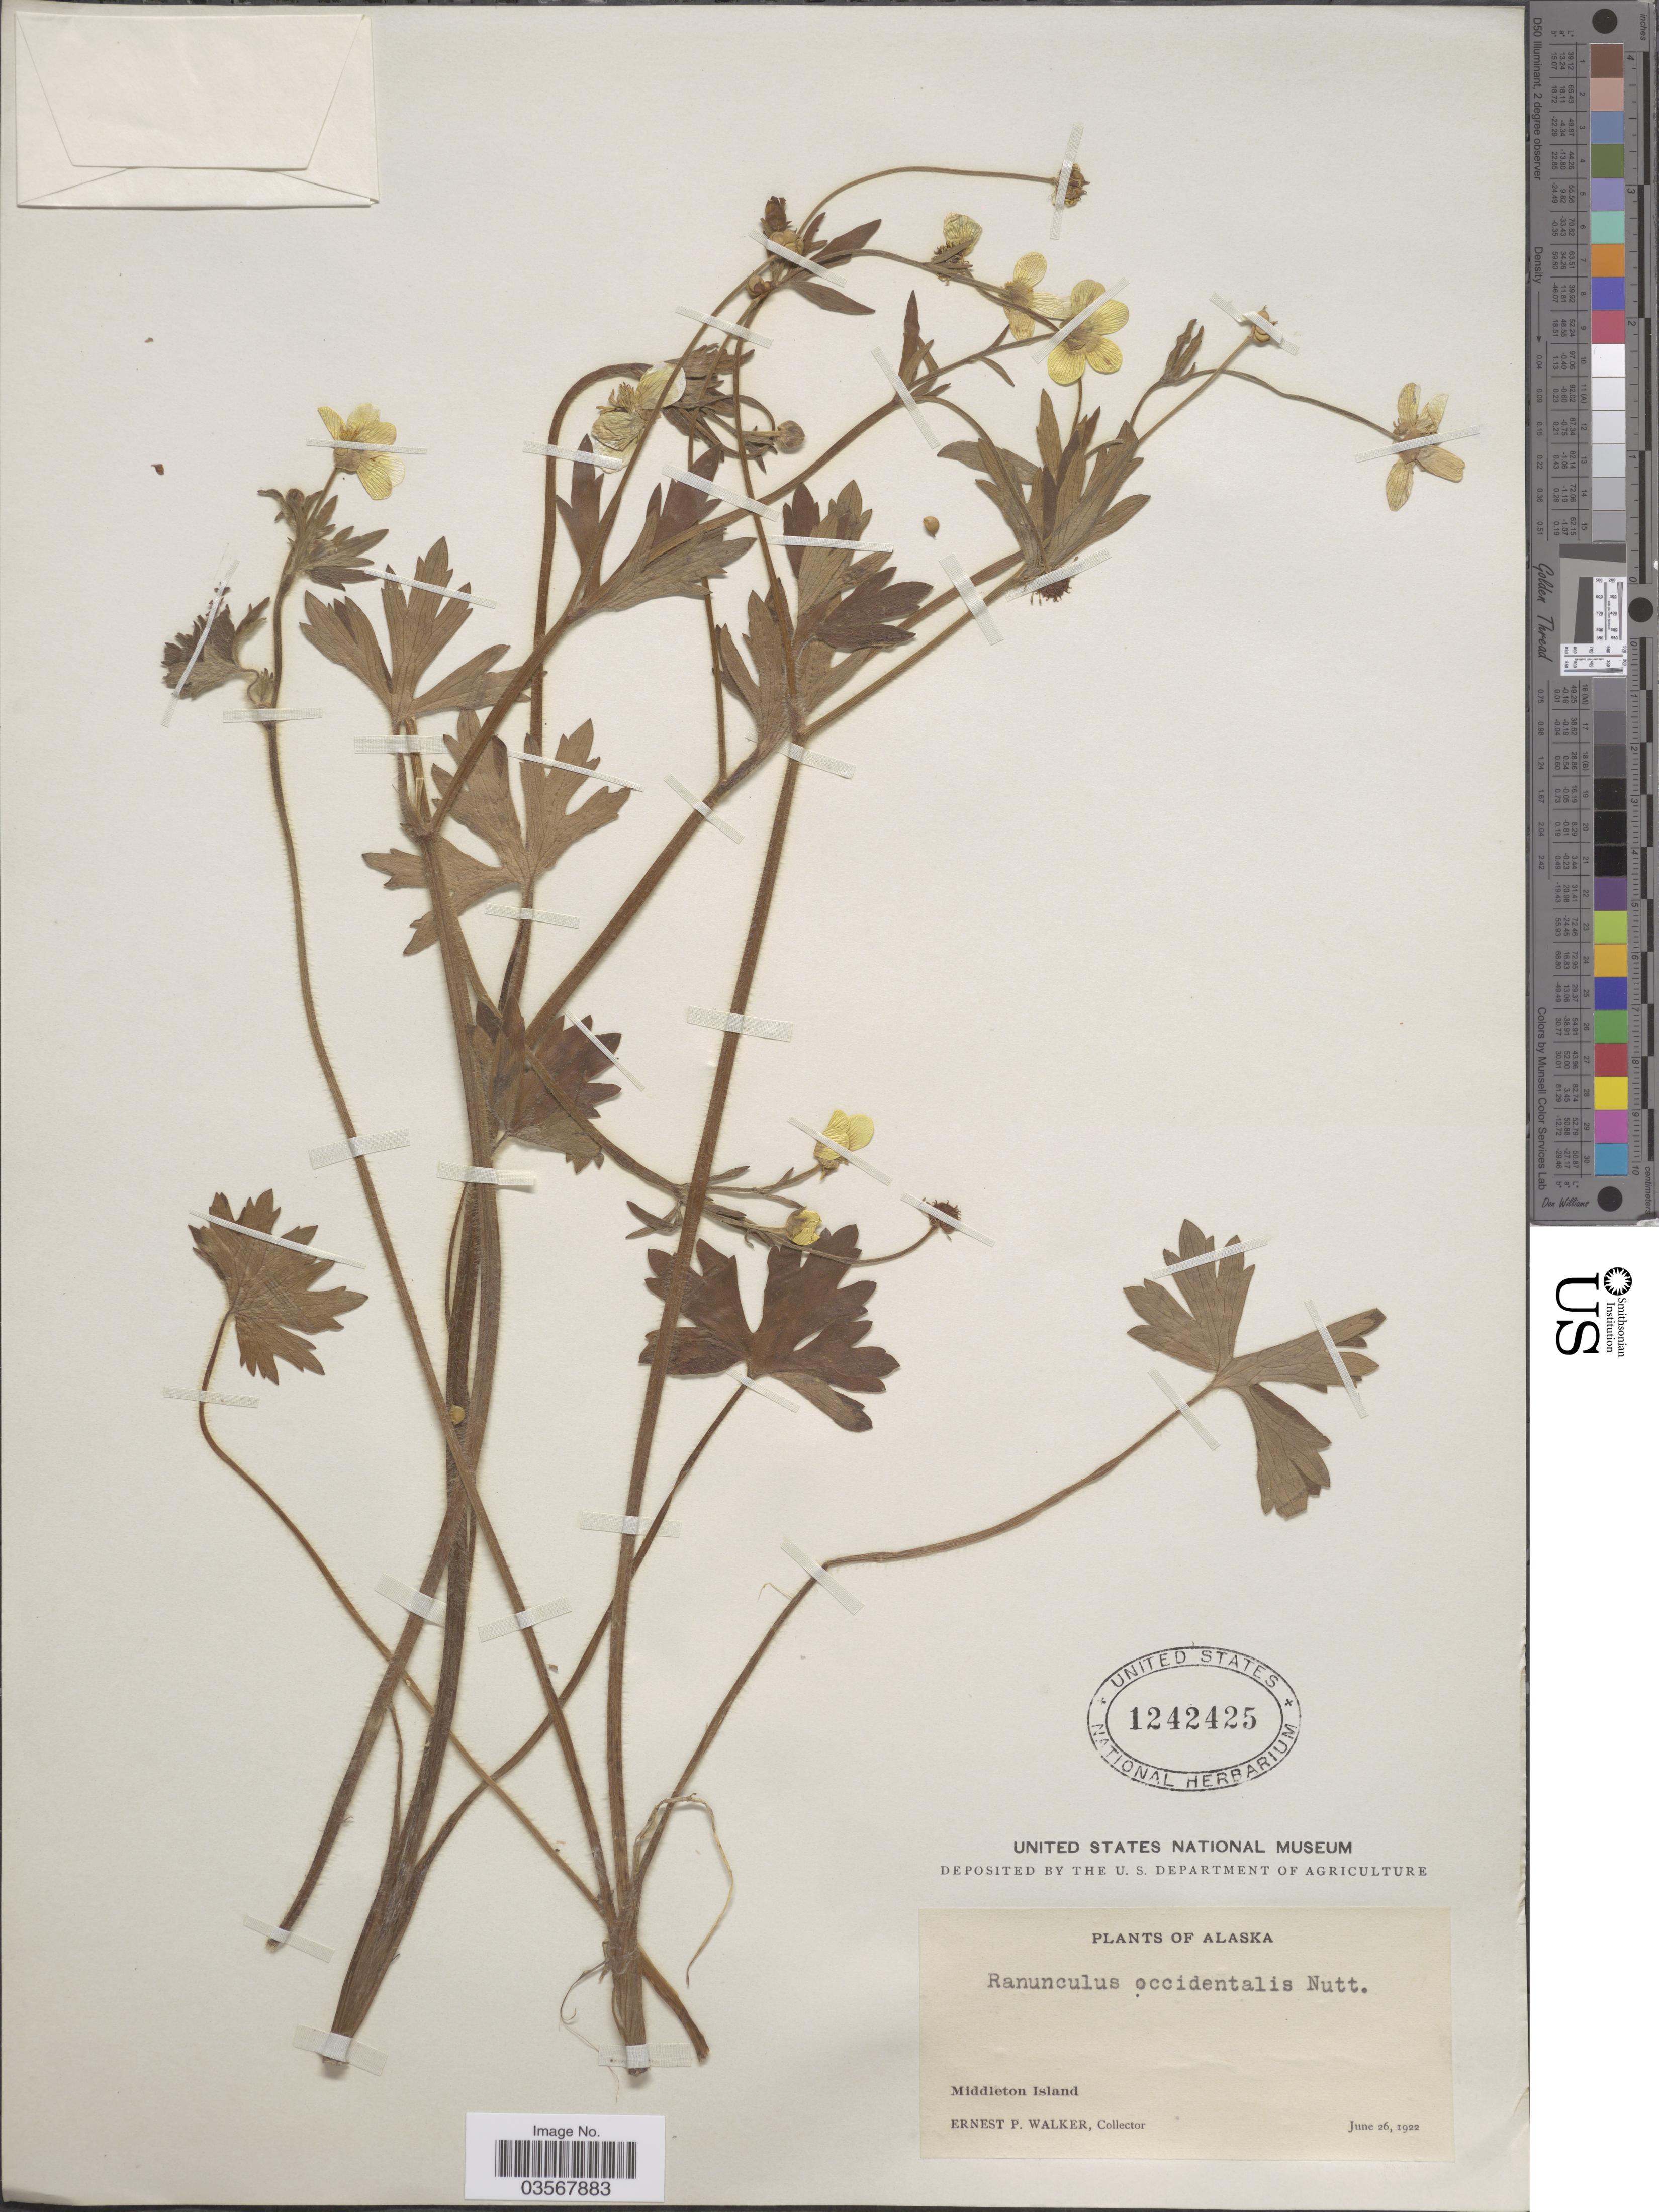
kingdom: Plantae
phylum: Tracheophyta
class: Magnoliopsida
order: Ranunculales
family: Ranunculaceae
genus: Ranunculus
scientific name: Ranunculus occidentalis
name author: Nutt.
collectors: E. P. Walker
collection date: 1926-06-26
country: United States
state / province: Alaska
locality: Middleton Island.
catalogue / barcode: US 1242425